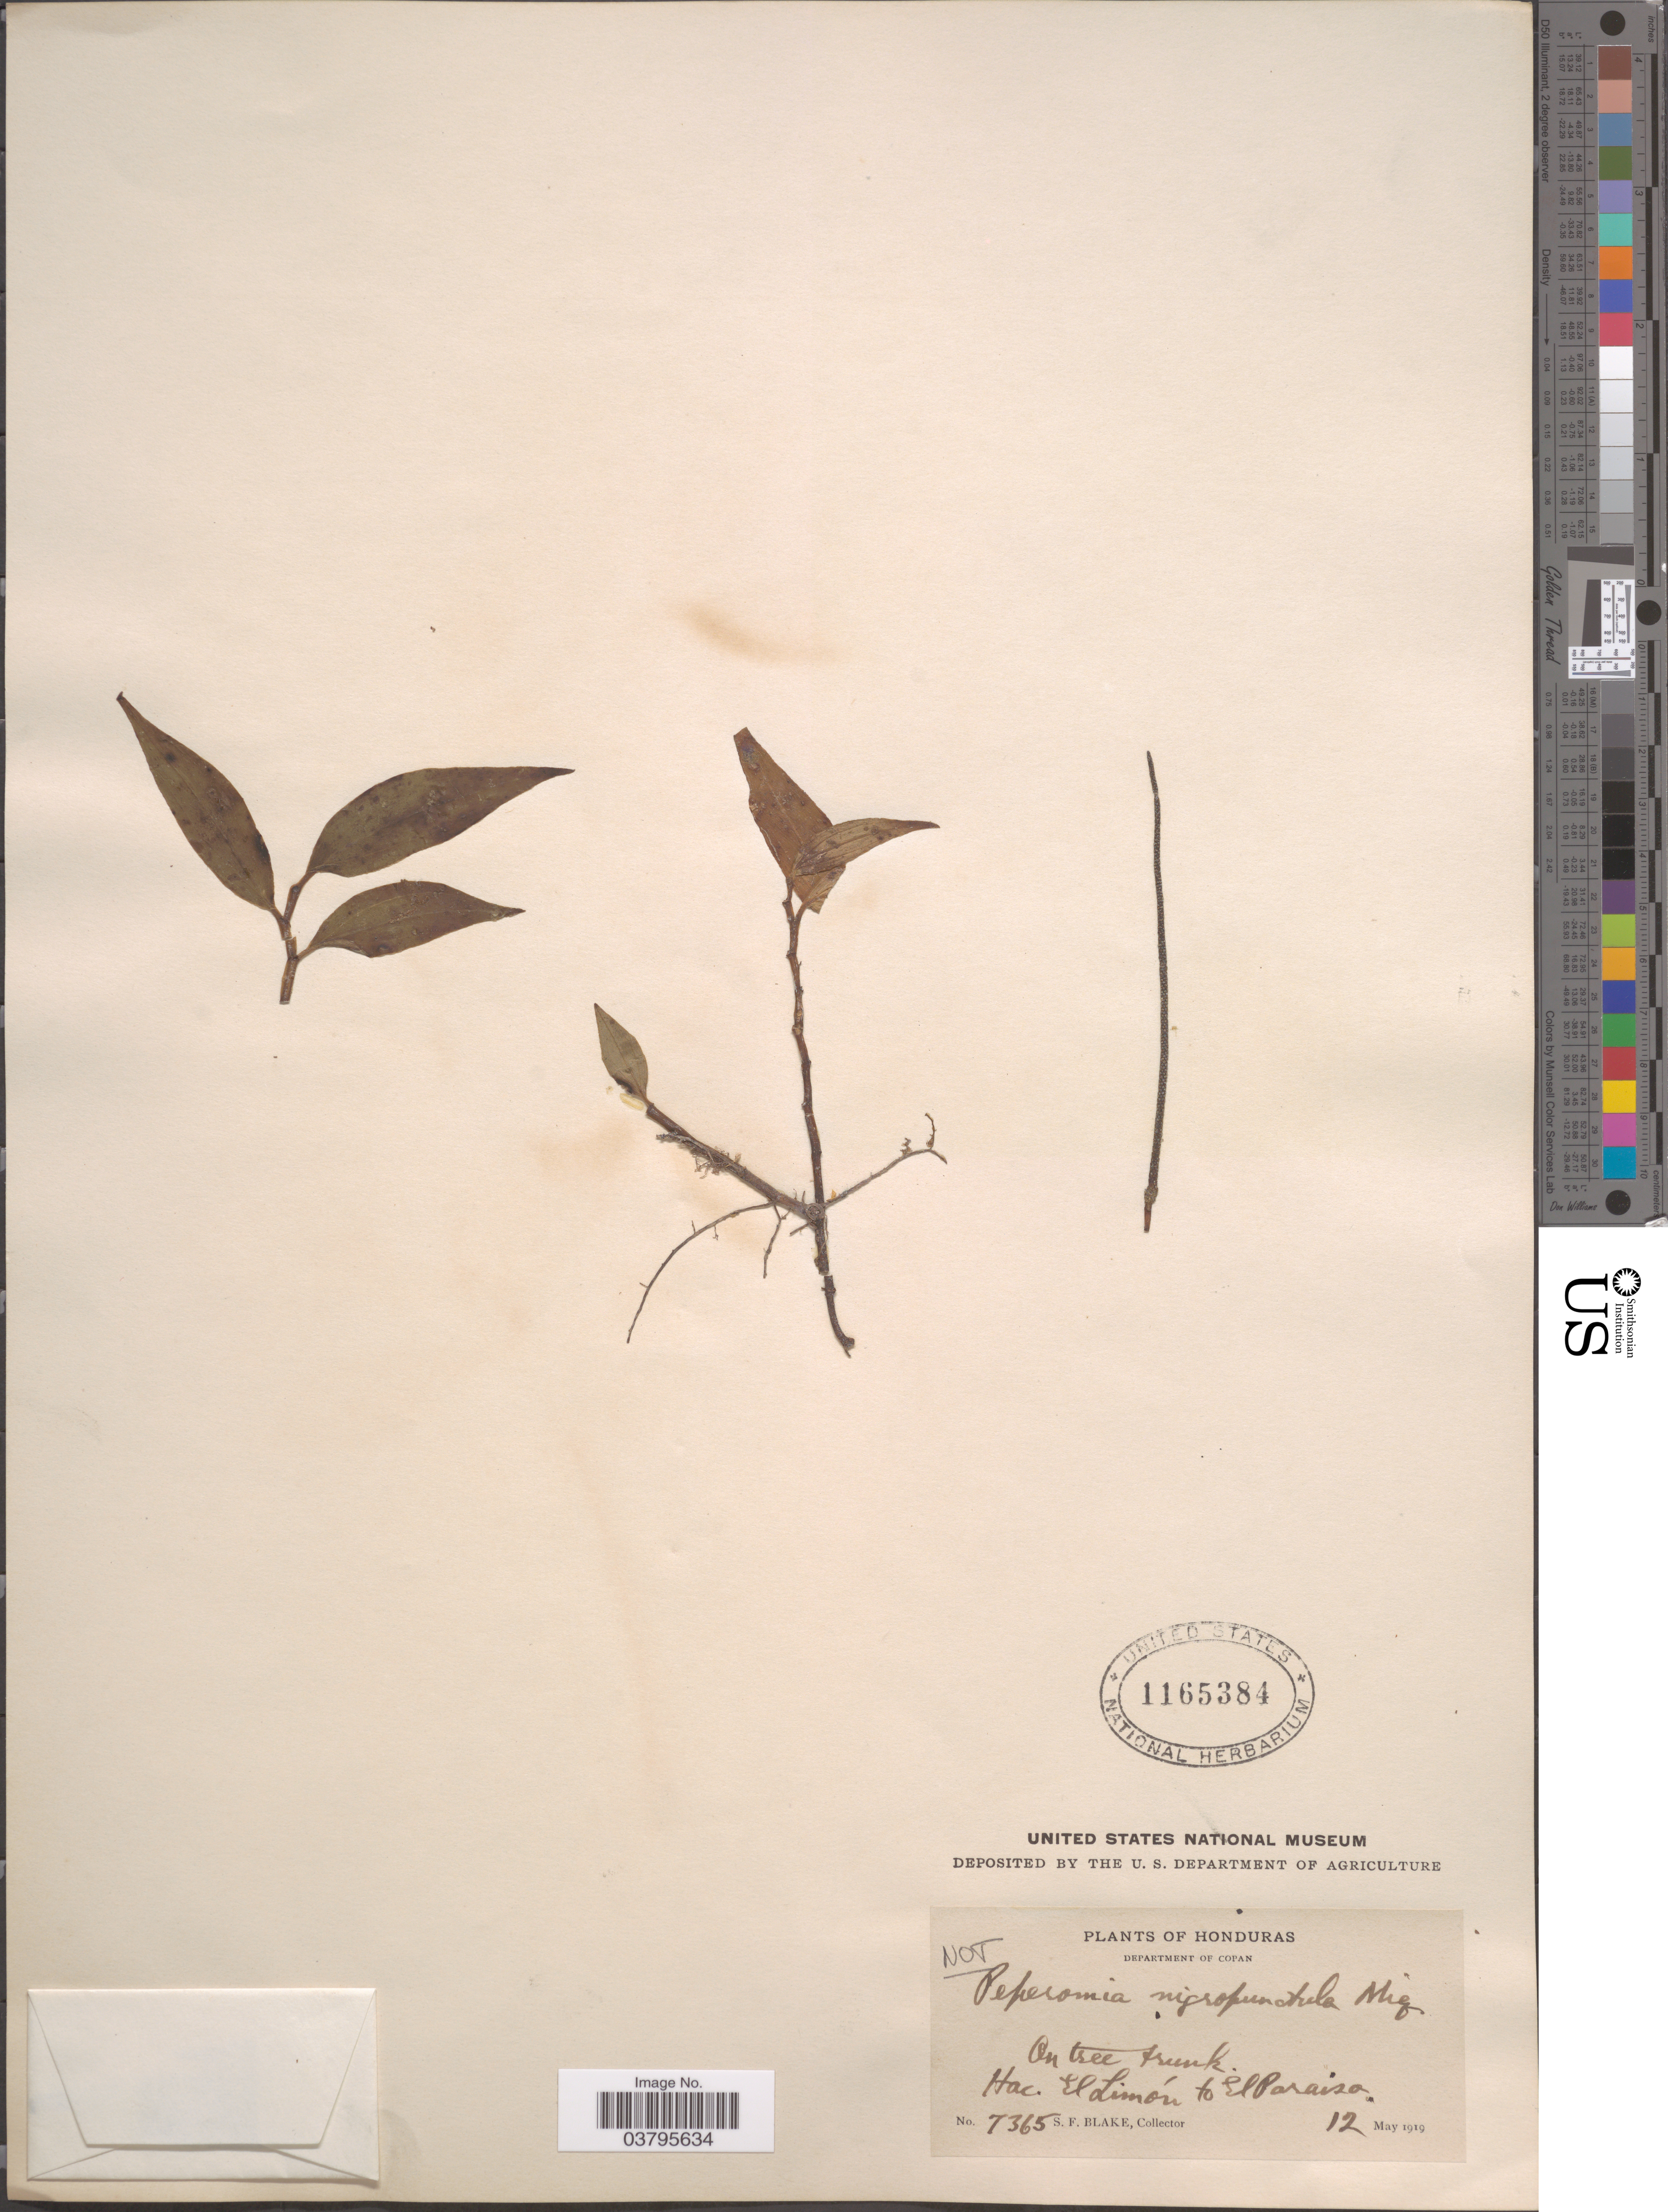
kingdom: Plantae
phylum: Tracheophyta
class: Magnoliopsida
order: Piperales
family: Piperaceae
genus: Peperomia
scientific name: Peperomia nigropunctata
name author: Miq.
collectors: S. Blake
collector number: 7365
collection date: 1919-05-12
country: Honduras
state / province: Copan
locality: Department of Copan. Hac. El Limón to El Paraiso.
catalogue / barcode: US 1165384